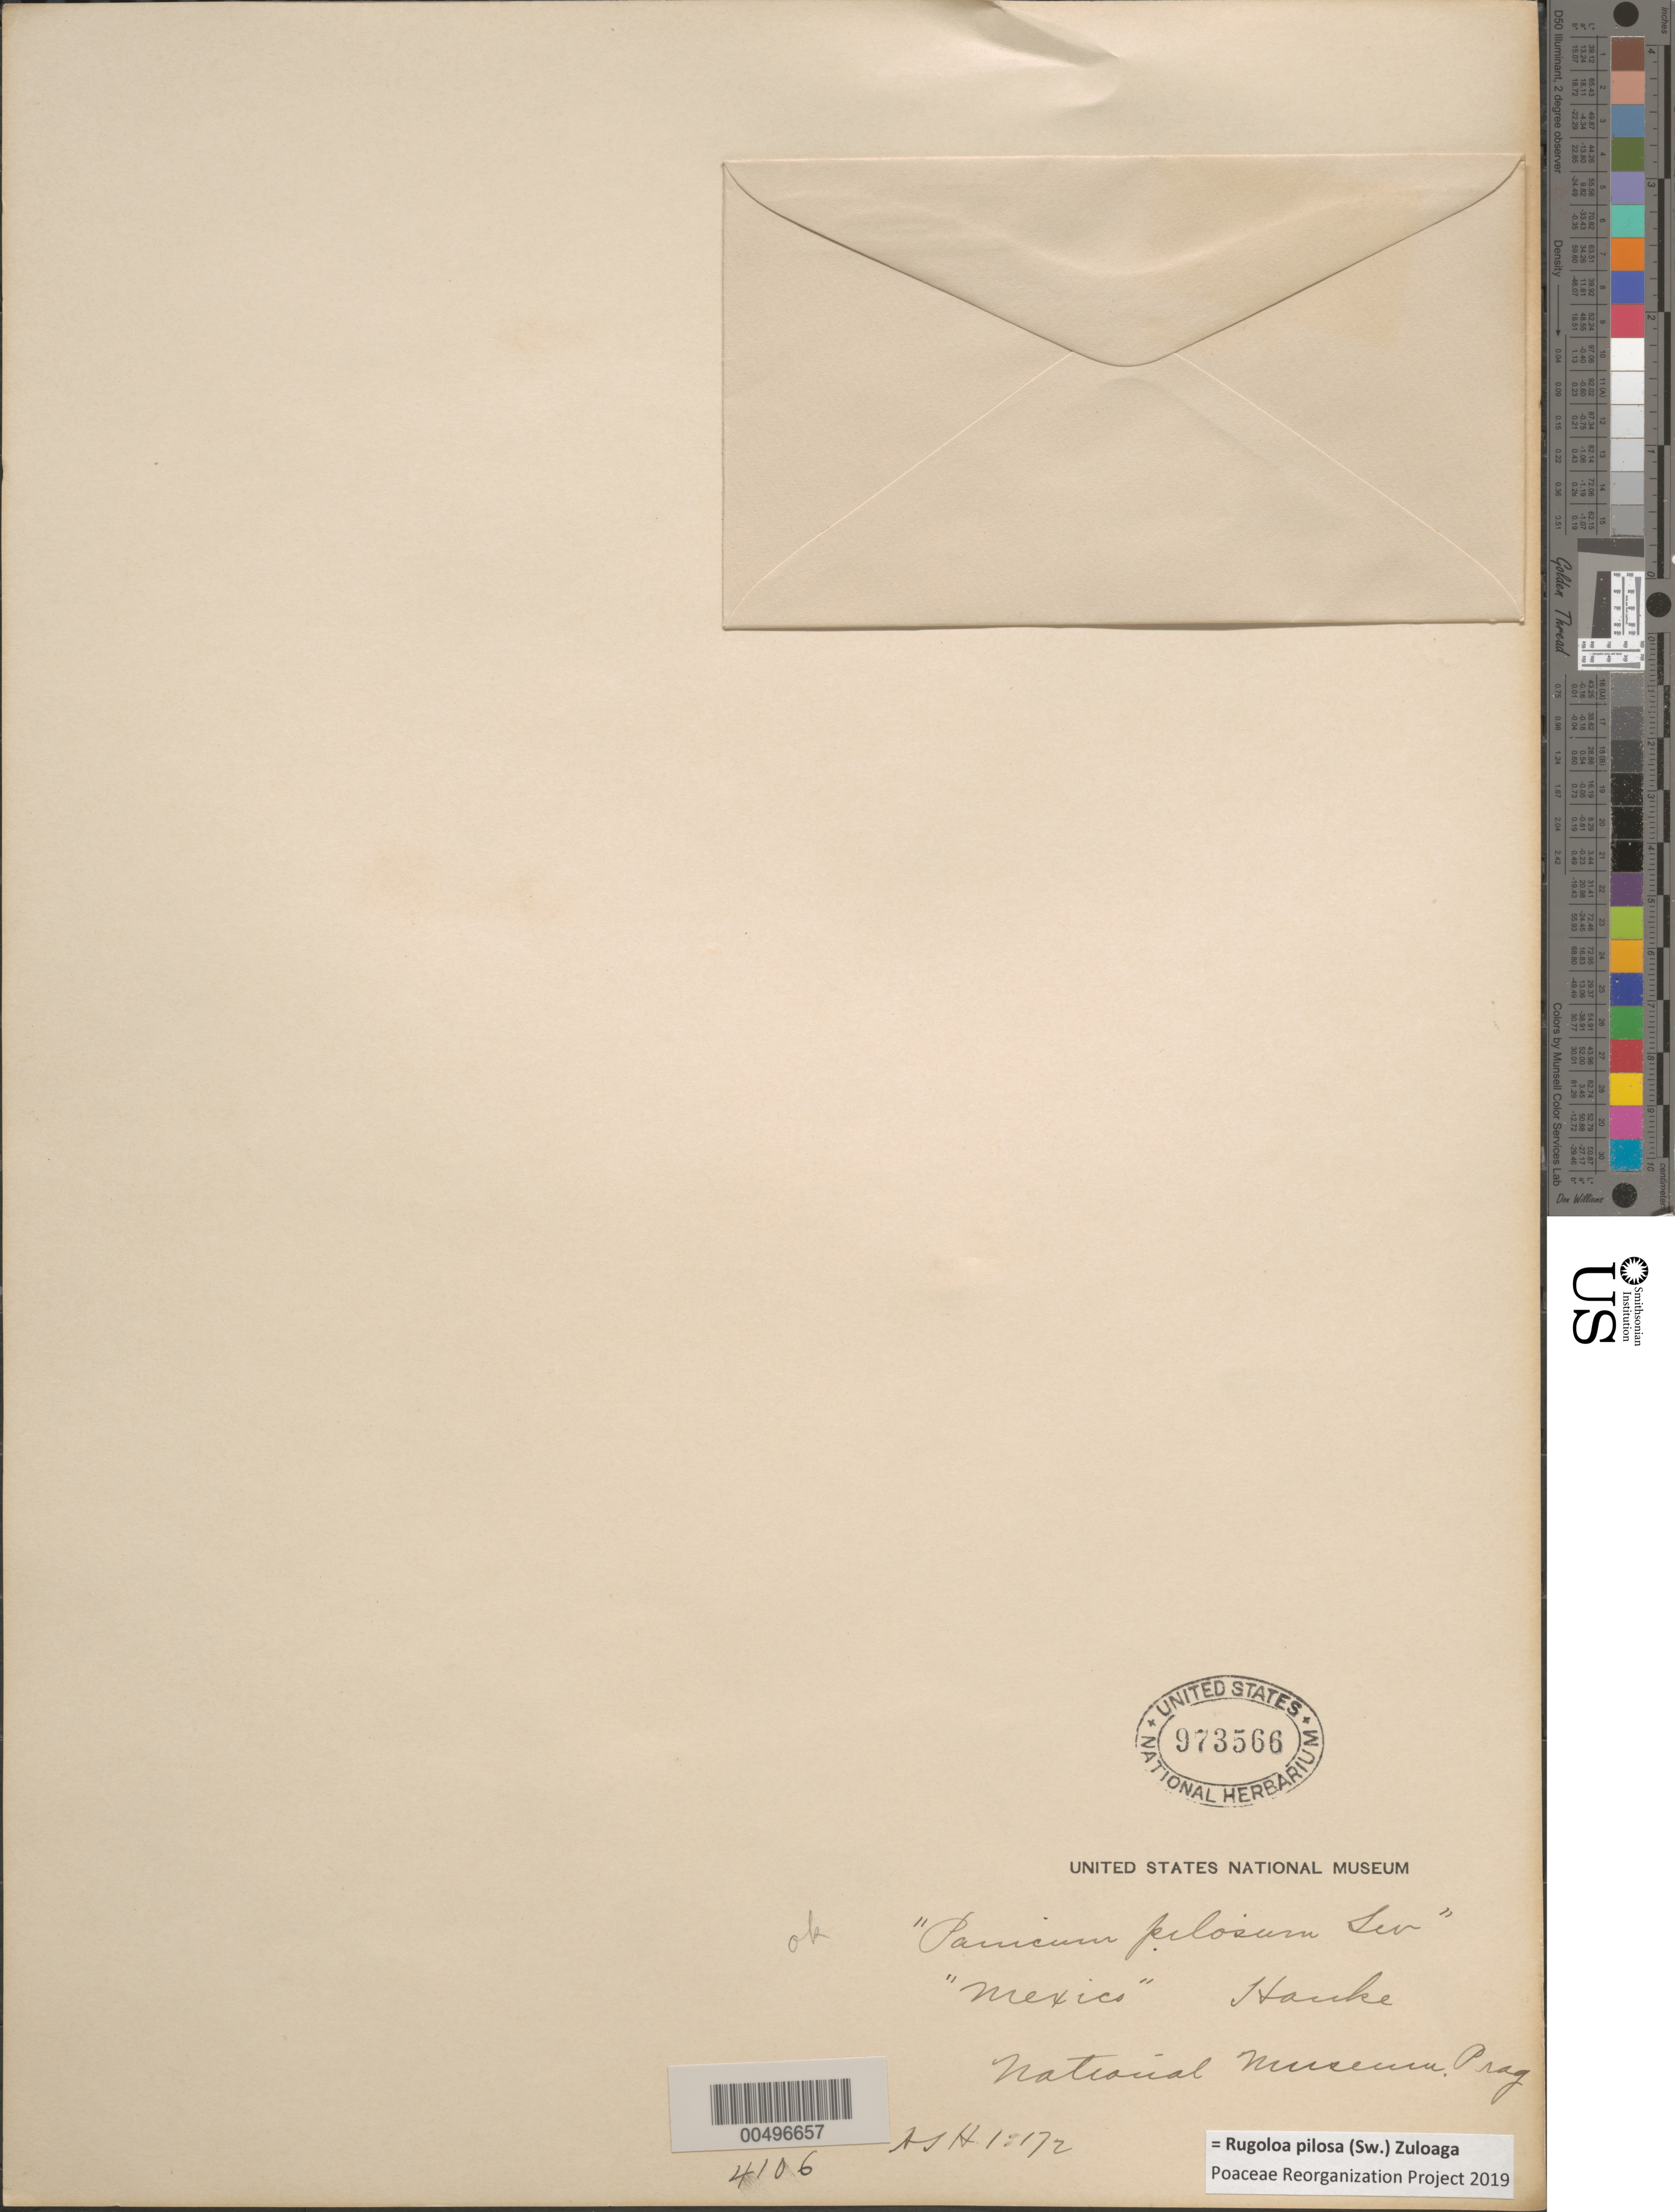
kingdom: Plantae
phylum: Tracheophyta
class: Liliopsida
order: Poales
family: Poaceae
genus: Panicum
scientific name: Panicum pilosum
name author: Sw.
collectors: R. Hauke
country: Mexico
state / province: Durango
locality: San Ramon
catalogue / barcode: US 973566